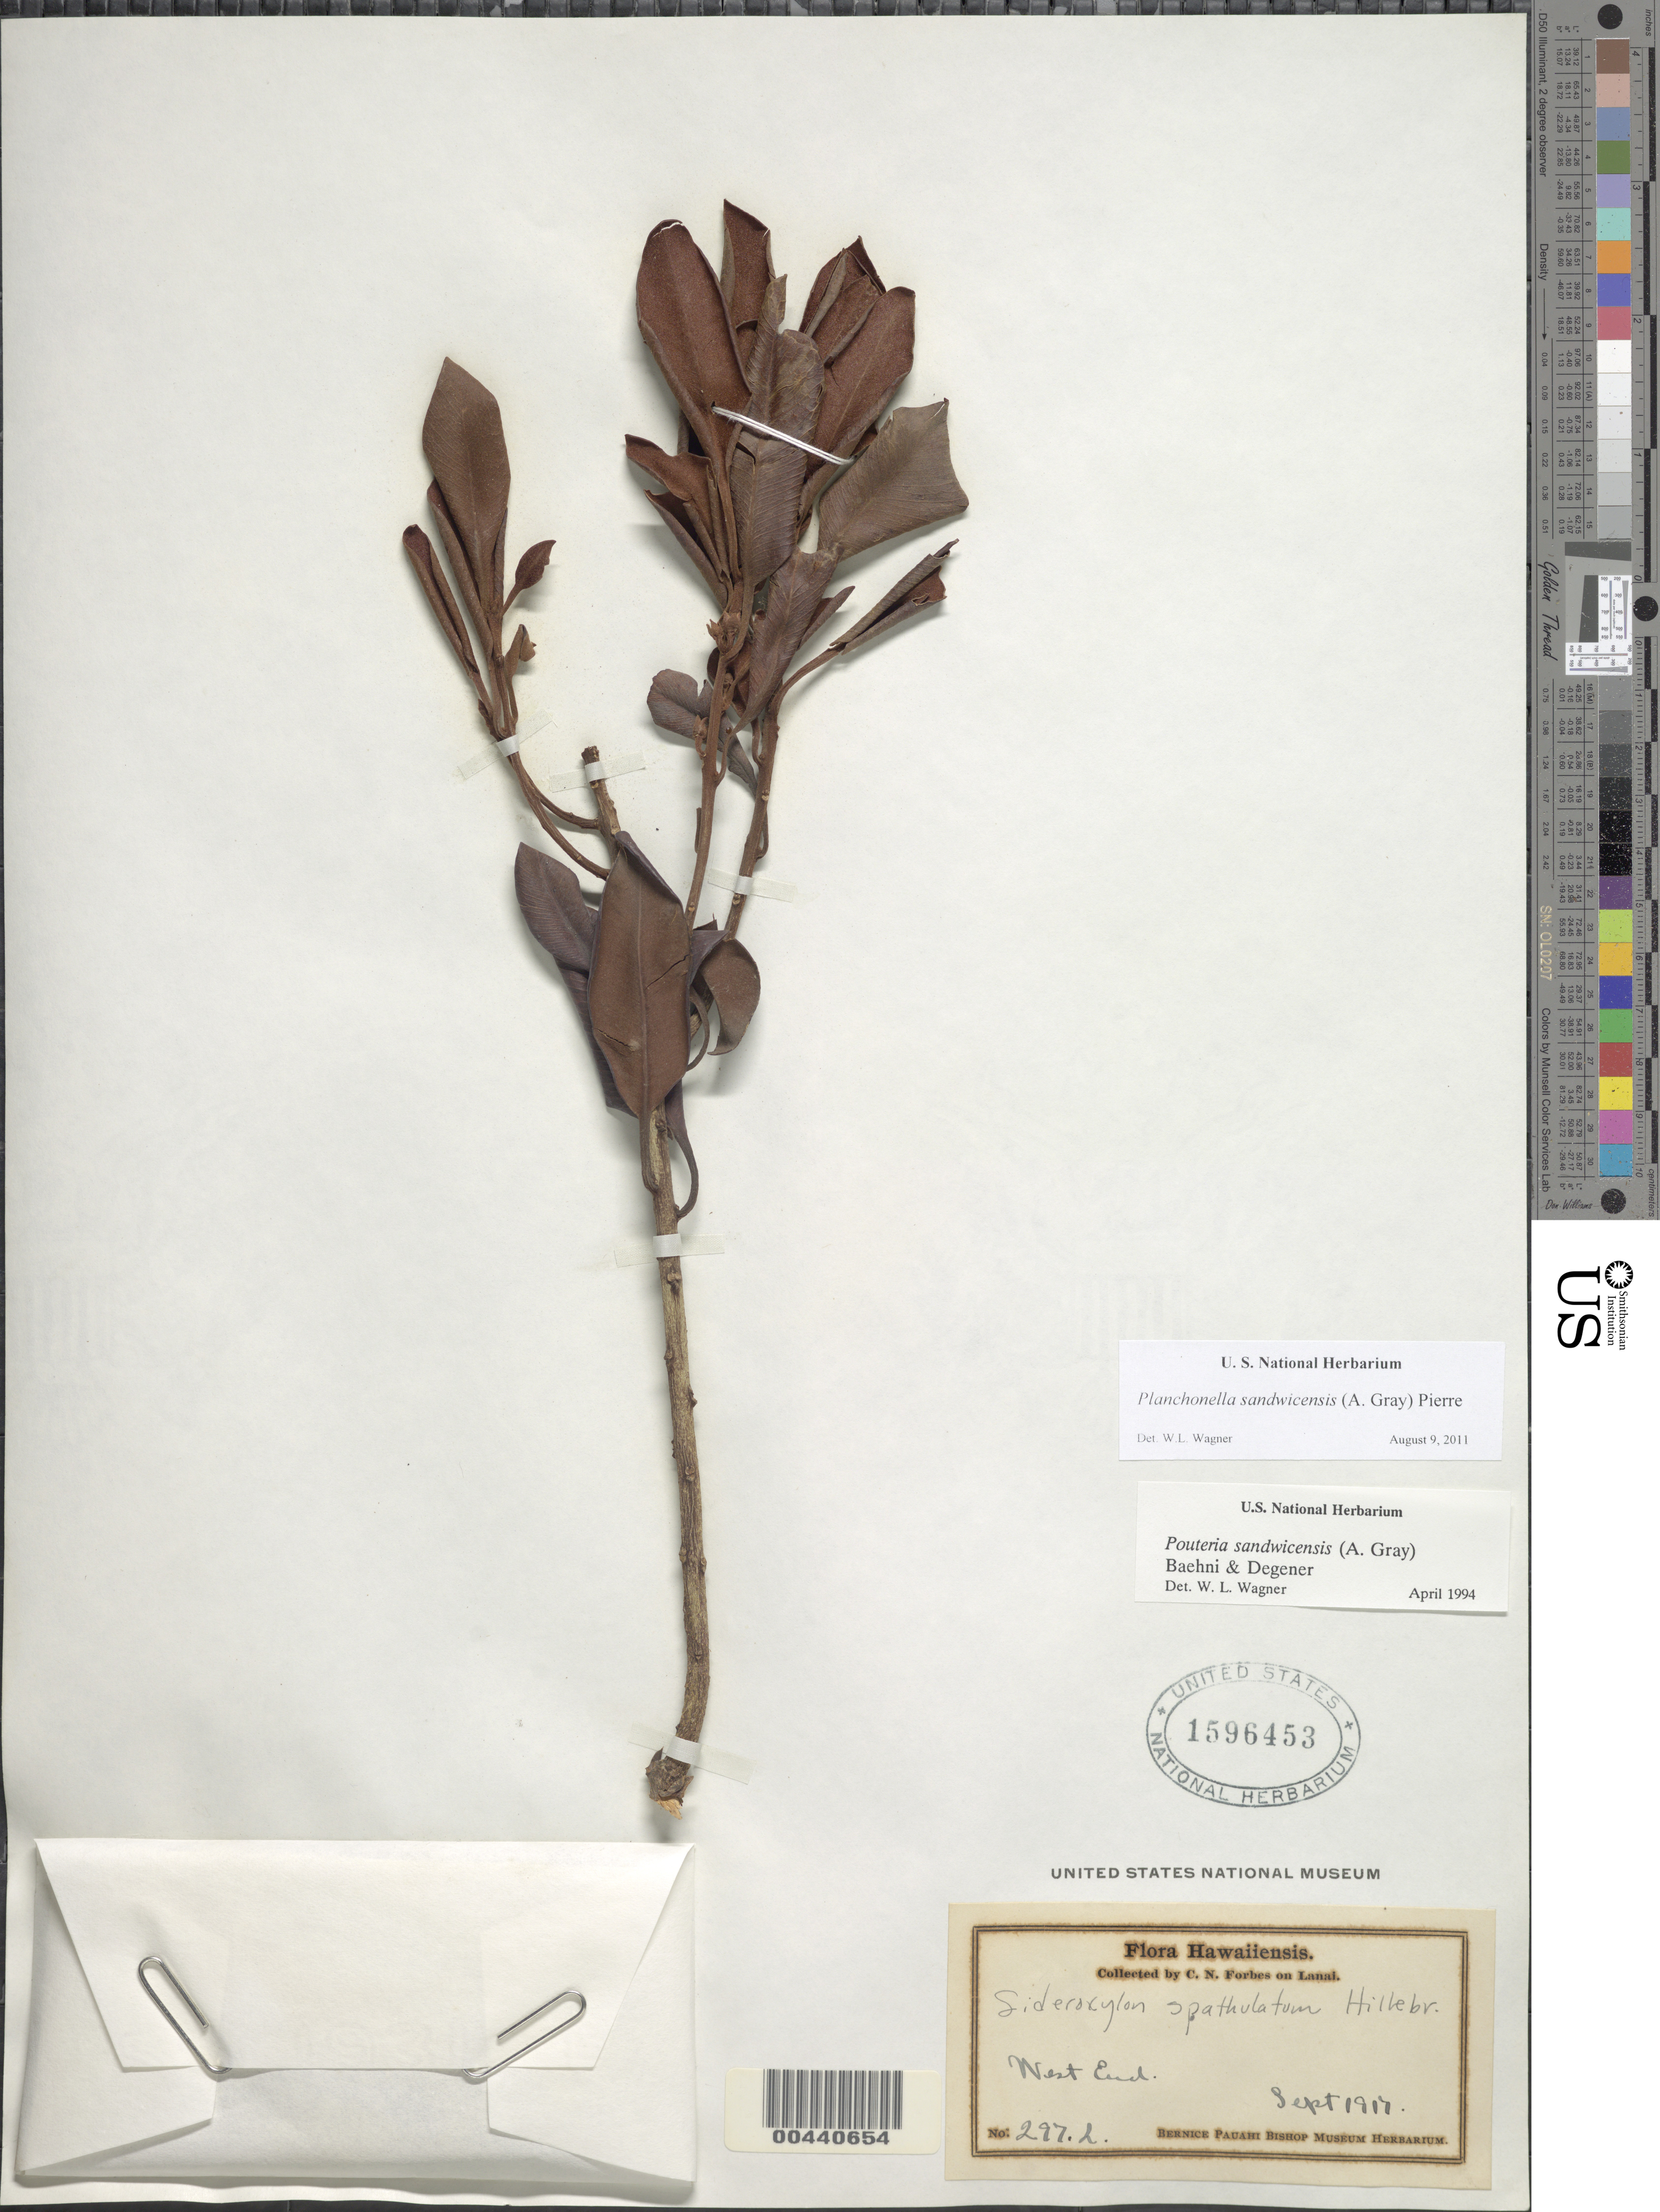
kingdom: Plantae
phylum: Tracheophyta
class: Magnoliopsida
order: Ericales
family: Sapotaceae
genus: Planchonella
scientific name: Planchonella spathulata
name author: (Hillebr.) Pierre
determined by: Wagner, W. L., (BOT), Smithsonian Institution - National Museum of Natural History (UNITED STATES)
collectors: C. N. Forbes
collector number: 297.L.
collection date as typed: Sep 1917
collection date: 1917-09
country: United States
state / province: Hawaii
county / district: Maui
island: Lana'i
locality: West End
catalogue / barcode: US 1596453